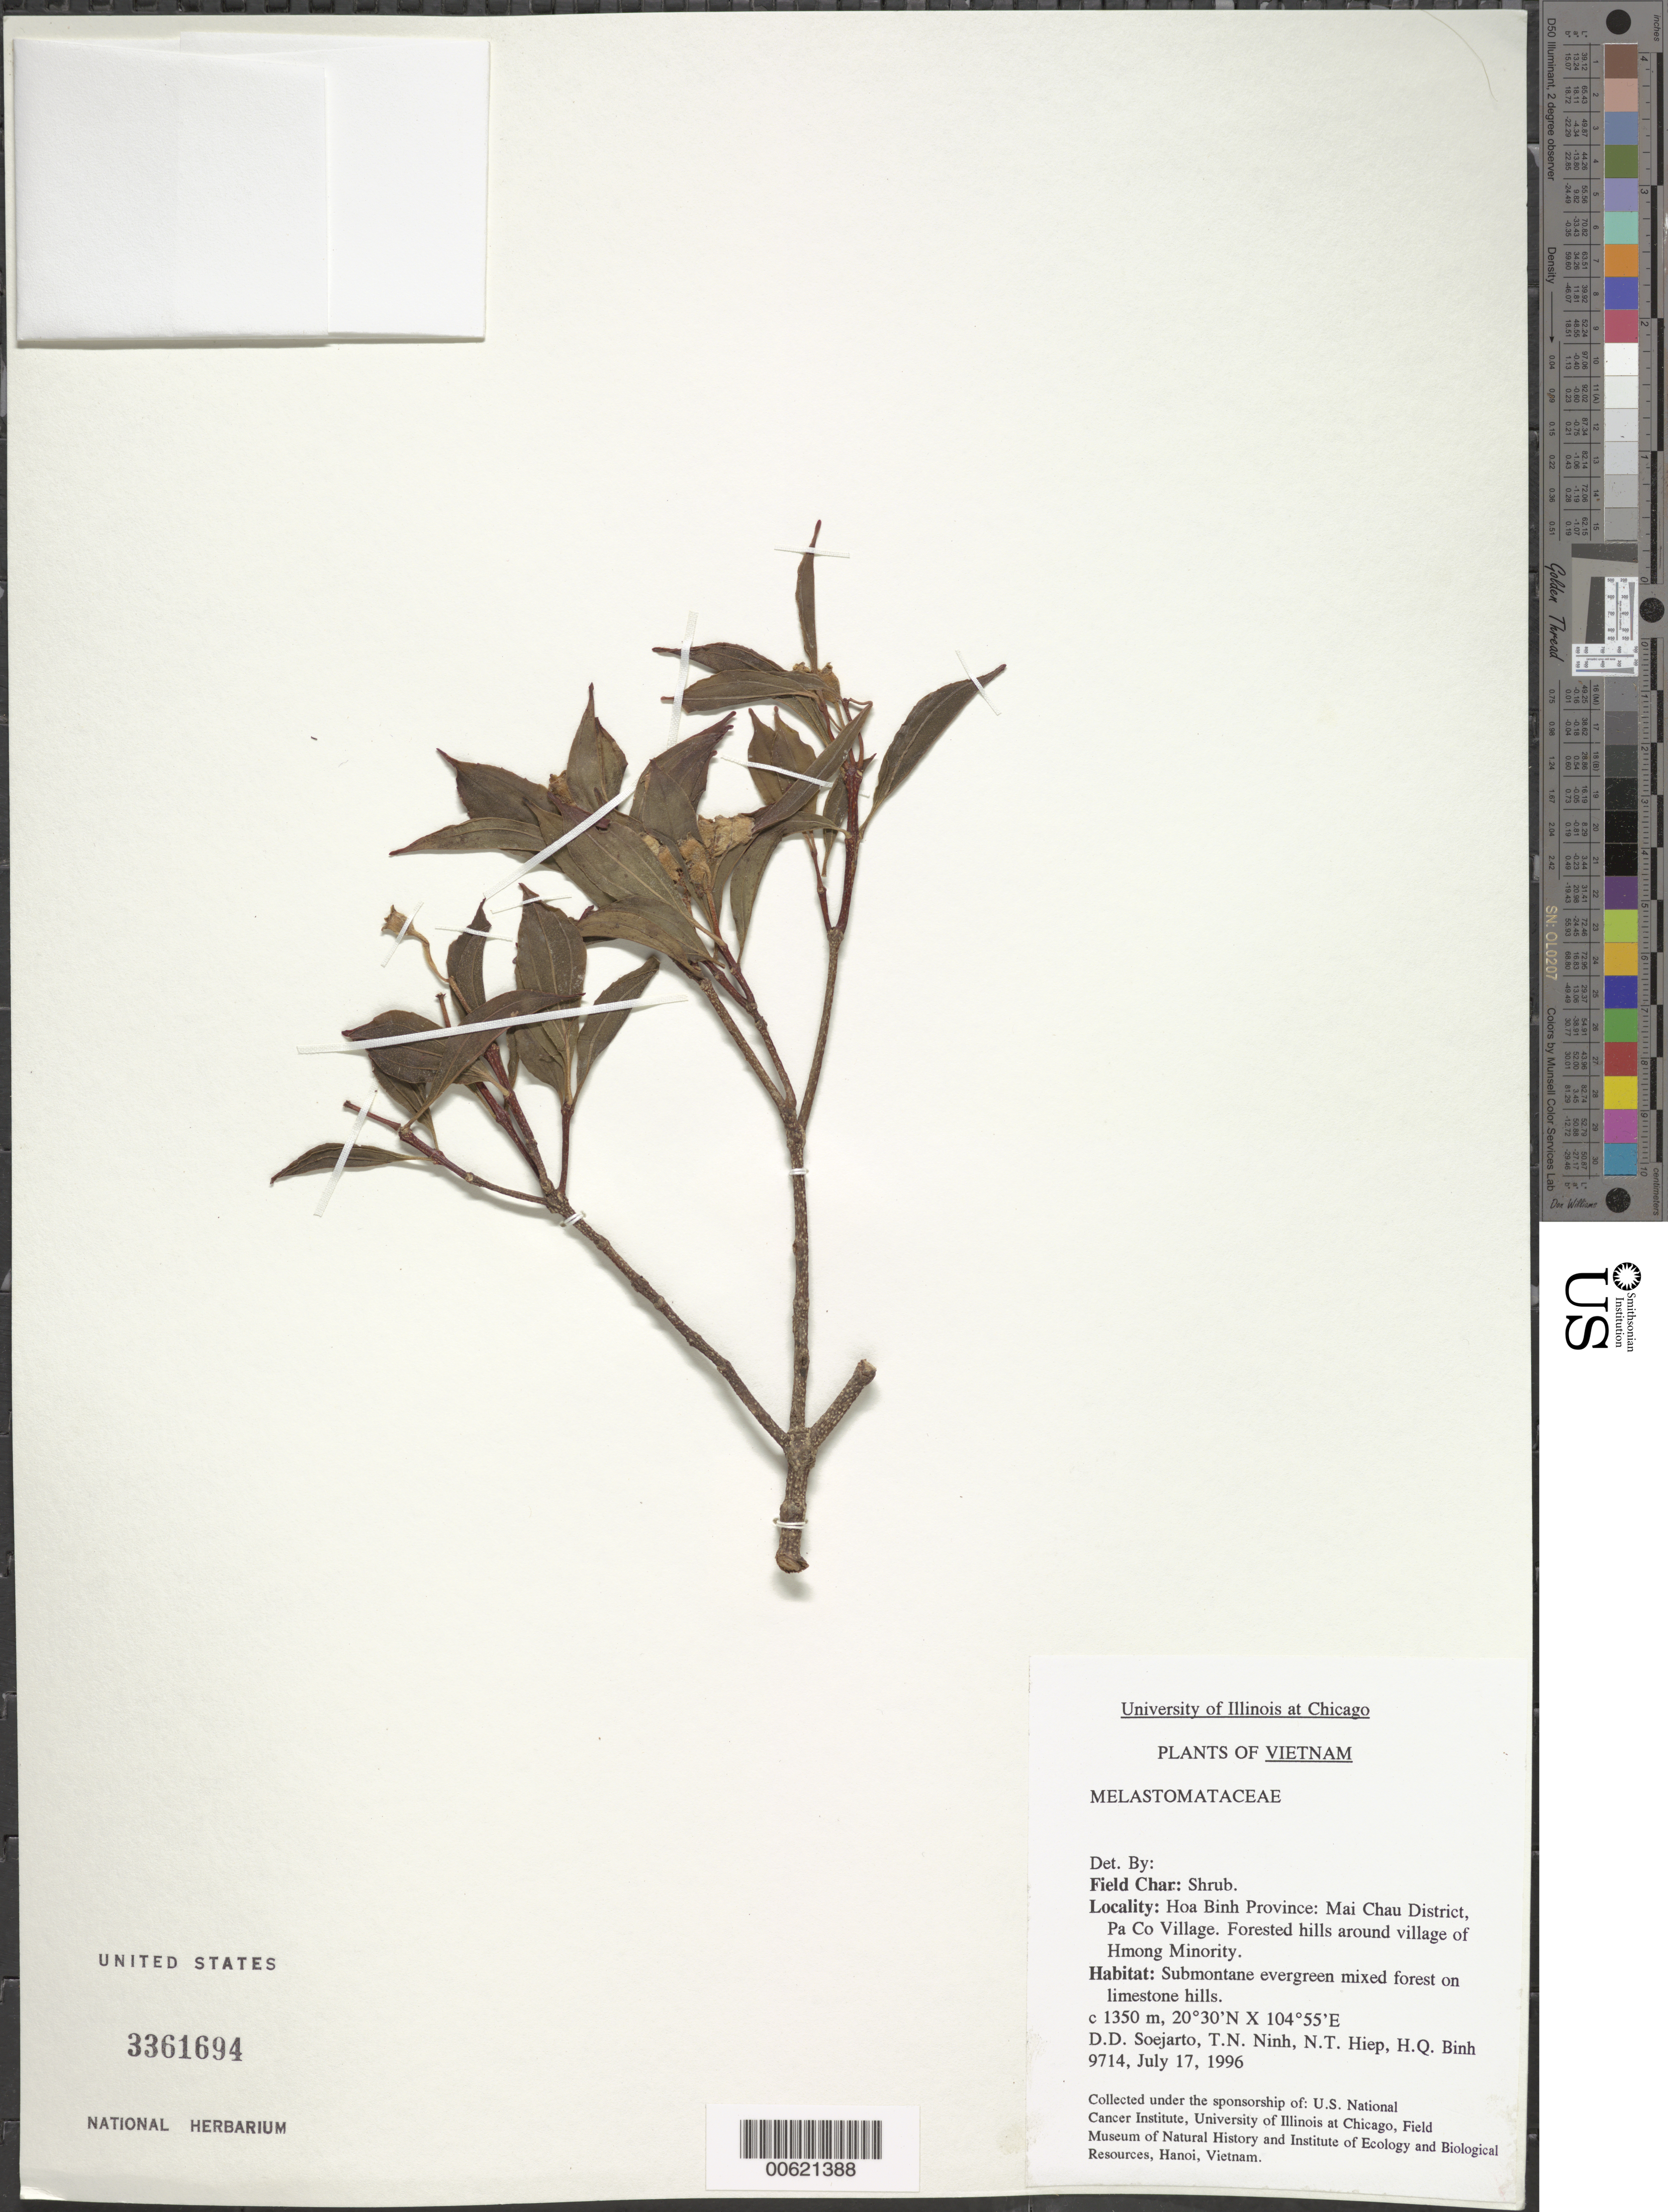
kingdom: Plantae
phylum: Tracheophyta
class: Magnoliopsida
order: Myrtales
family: Melastomataceae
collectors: T. N. Ninh, N. T. Hiep & H. Q. Binh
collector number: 9714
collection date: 1996-07-17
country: Vietnam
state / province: Hoa Binh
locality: Mai Chau District, Pa Co Village. Forested hills around village of Hmong Minority.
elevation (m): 1350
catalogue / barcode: US 3361694